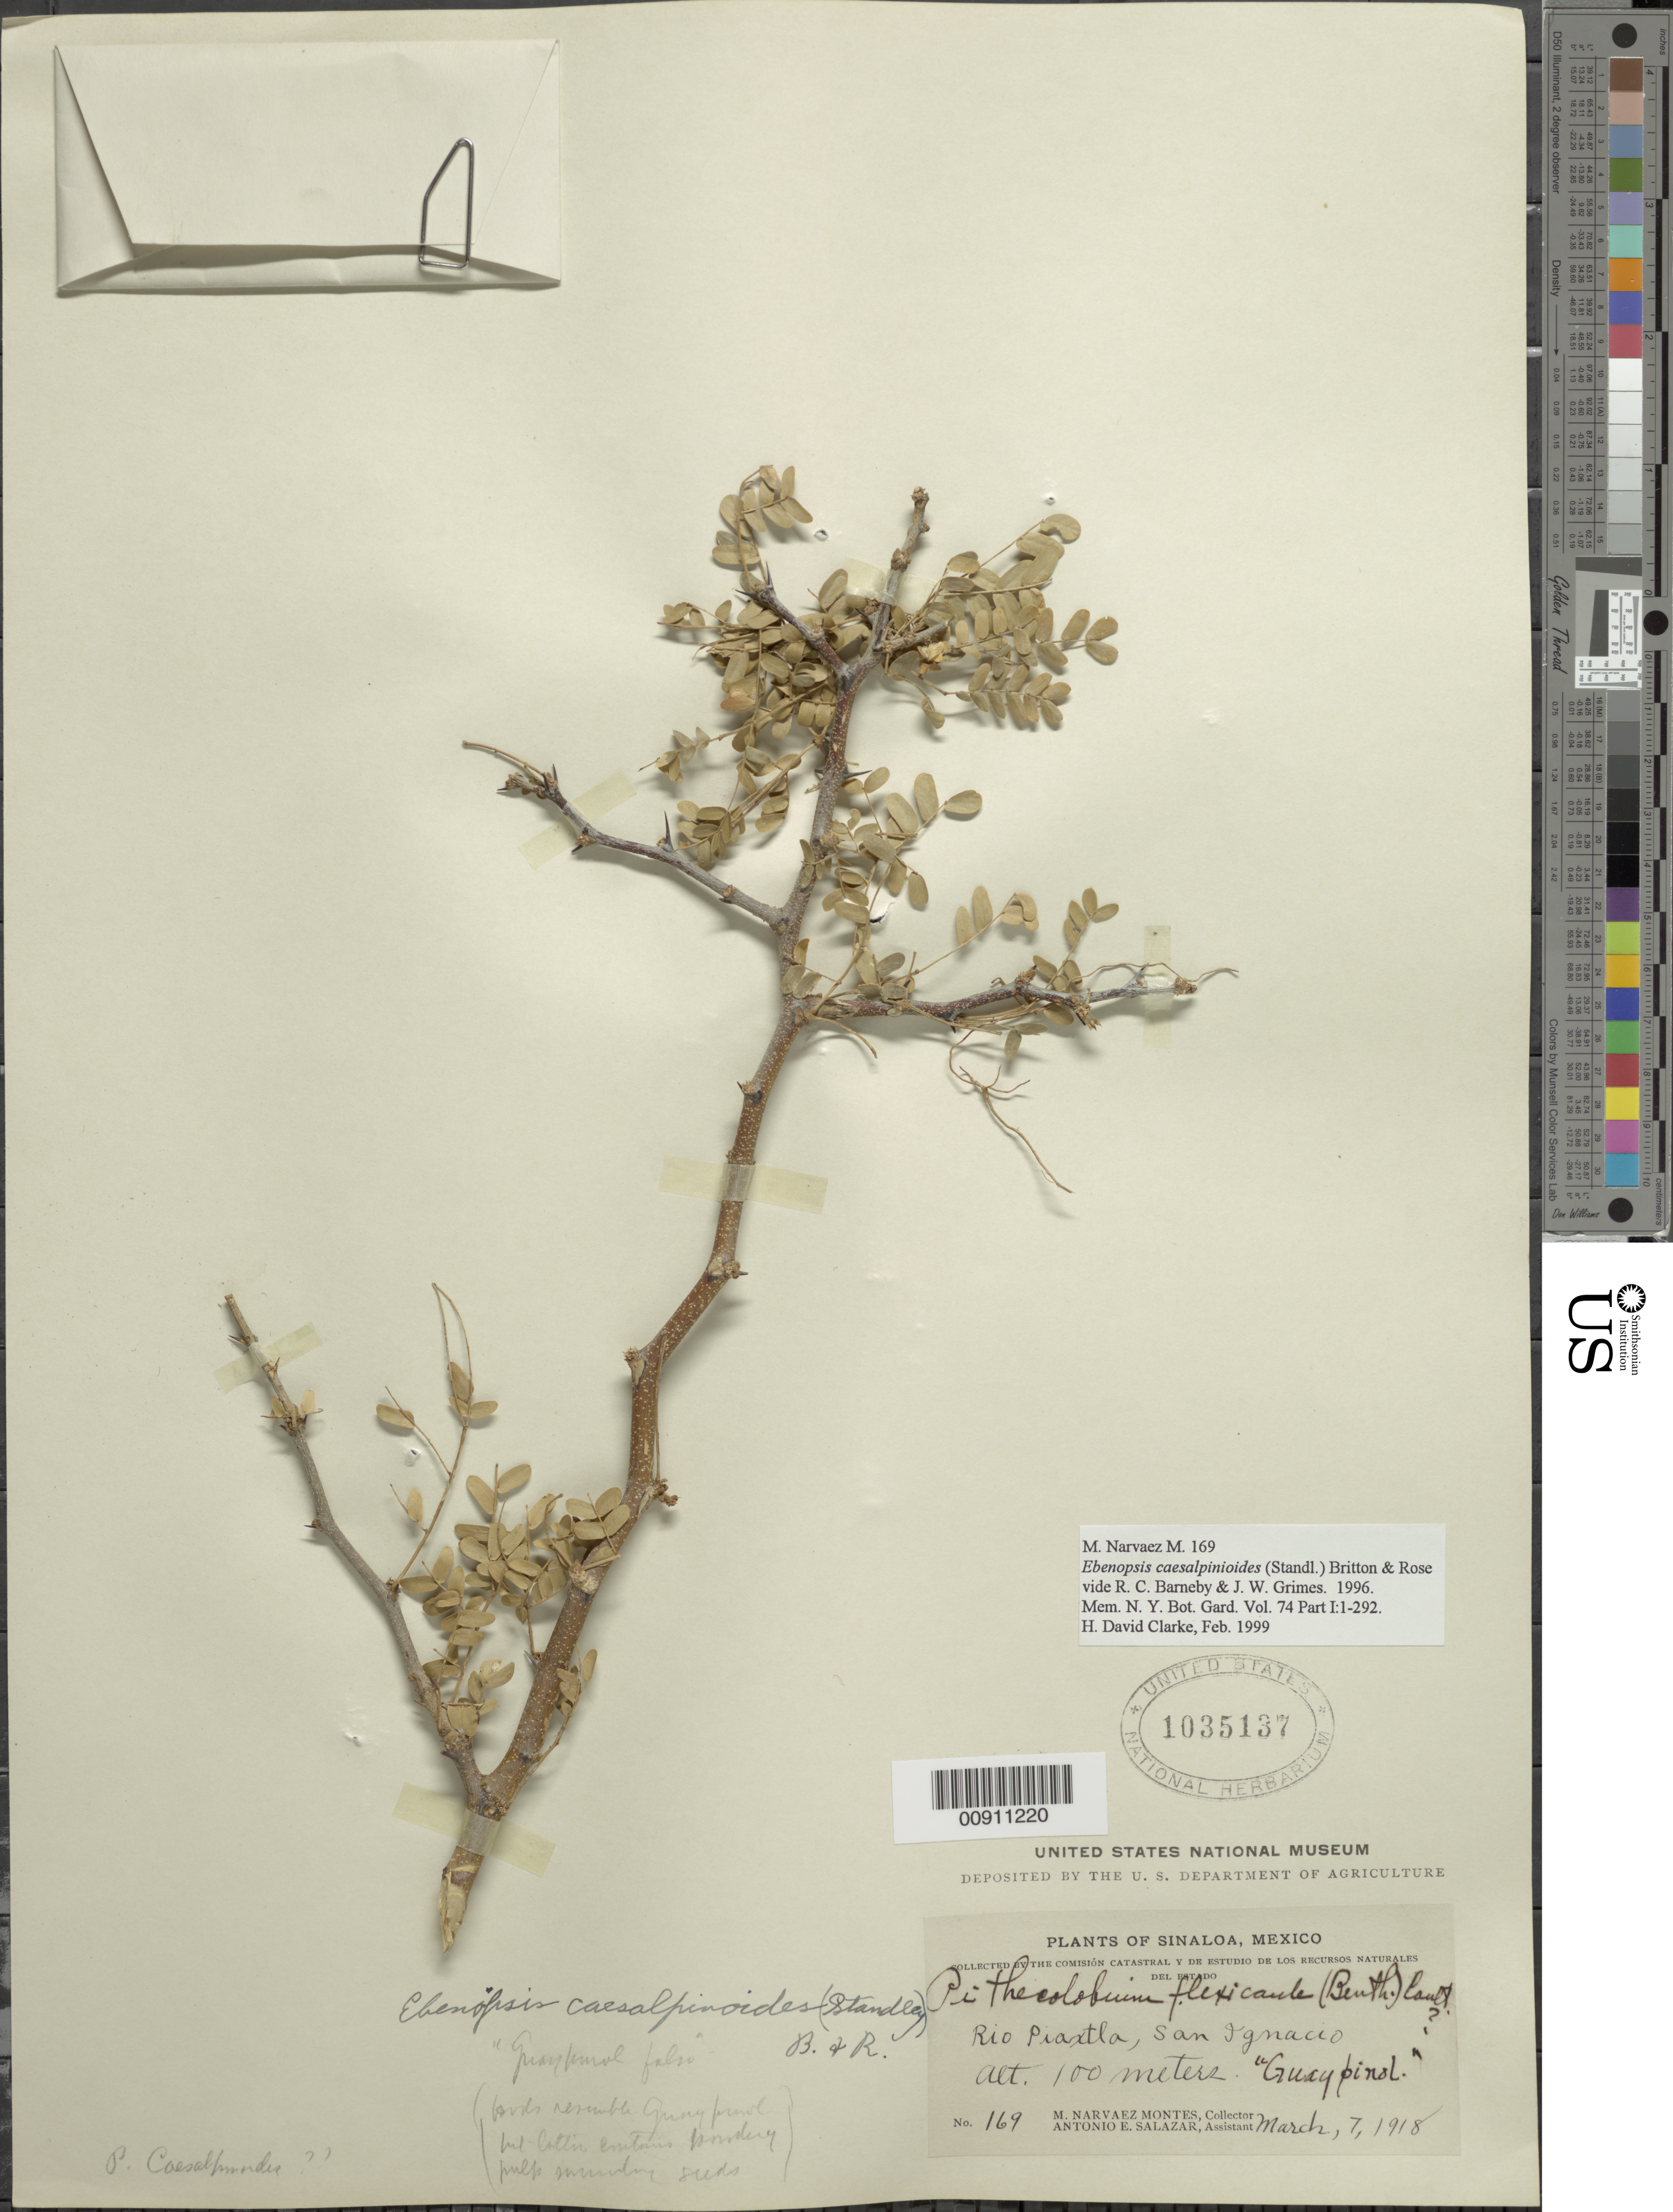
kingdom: Plantae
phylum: Tracheophyta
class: Magnoliopsida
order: Fabales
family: Fabaceae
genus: Ebenopsis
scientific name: Ebenopsis caesalpinioides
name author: (Standl.) Britton & Rose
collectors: M. Narvaez-Montes & A. E. Salazar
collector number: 169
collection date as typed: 07 Mar 1918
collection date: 1918-03-07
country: Mexico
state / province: Sinaloa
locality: Río Piaxtla, San Ignacio, Sinaloa.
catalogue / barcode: US 1035137